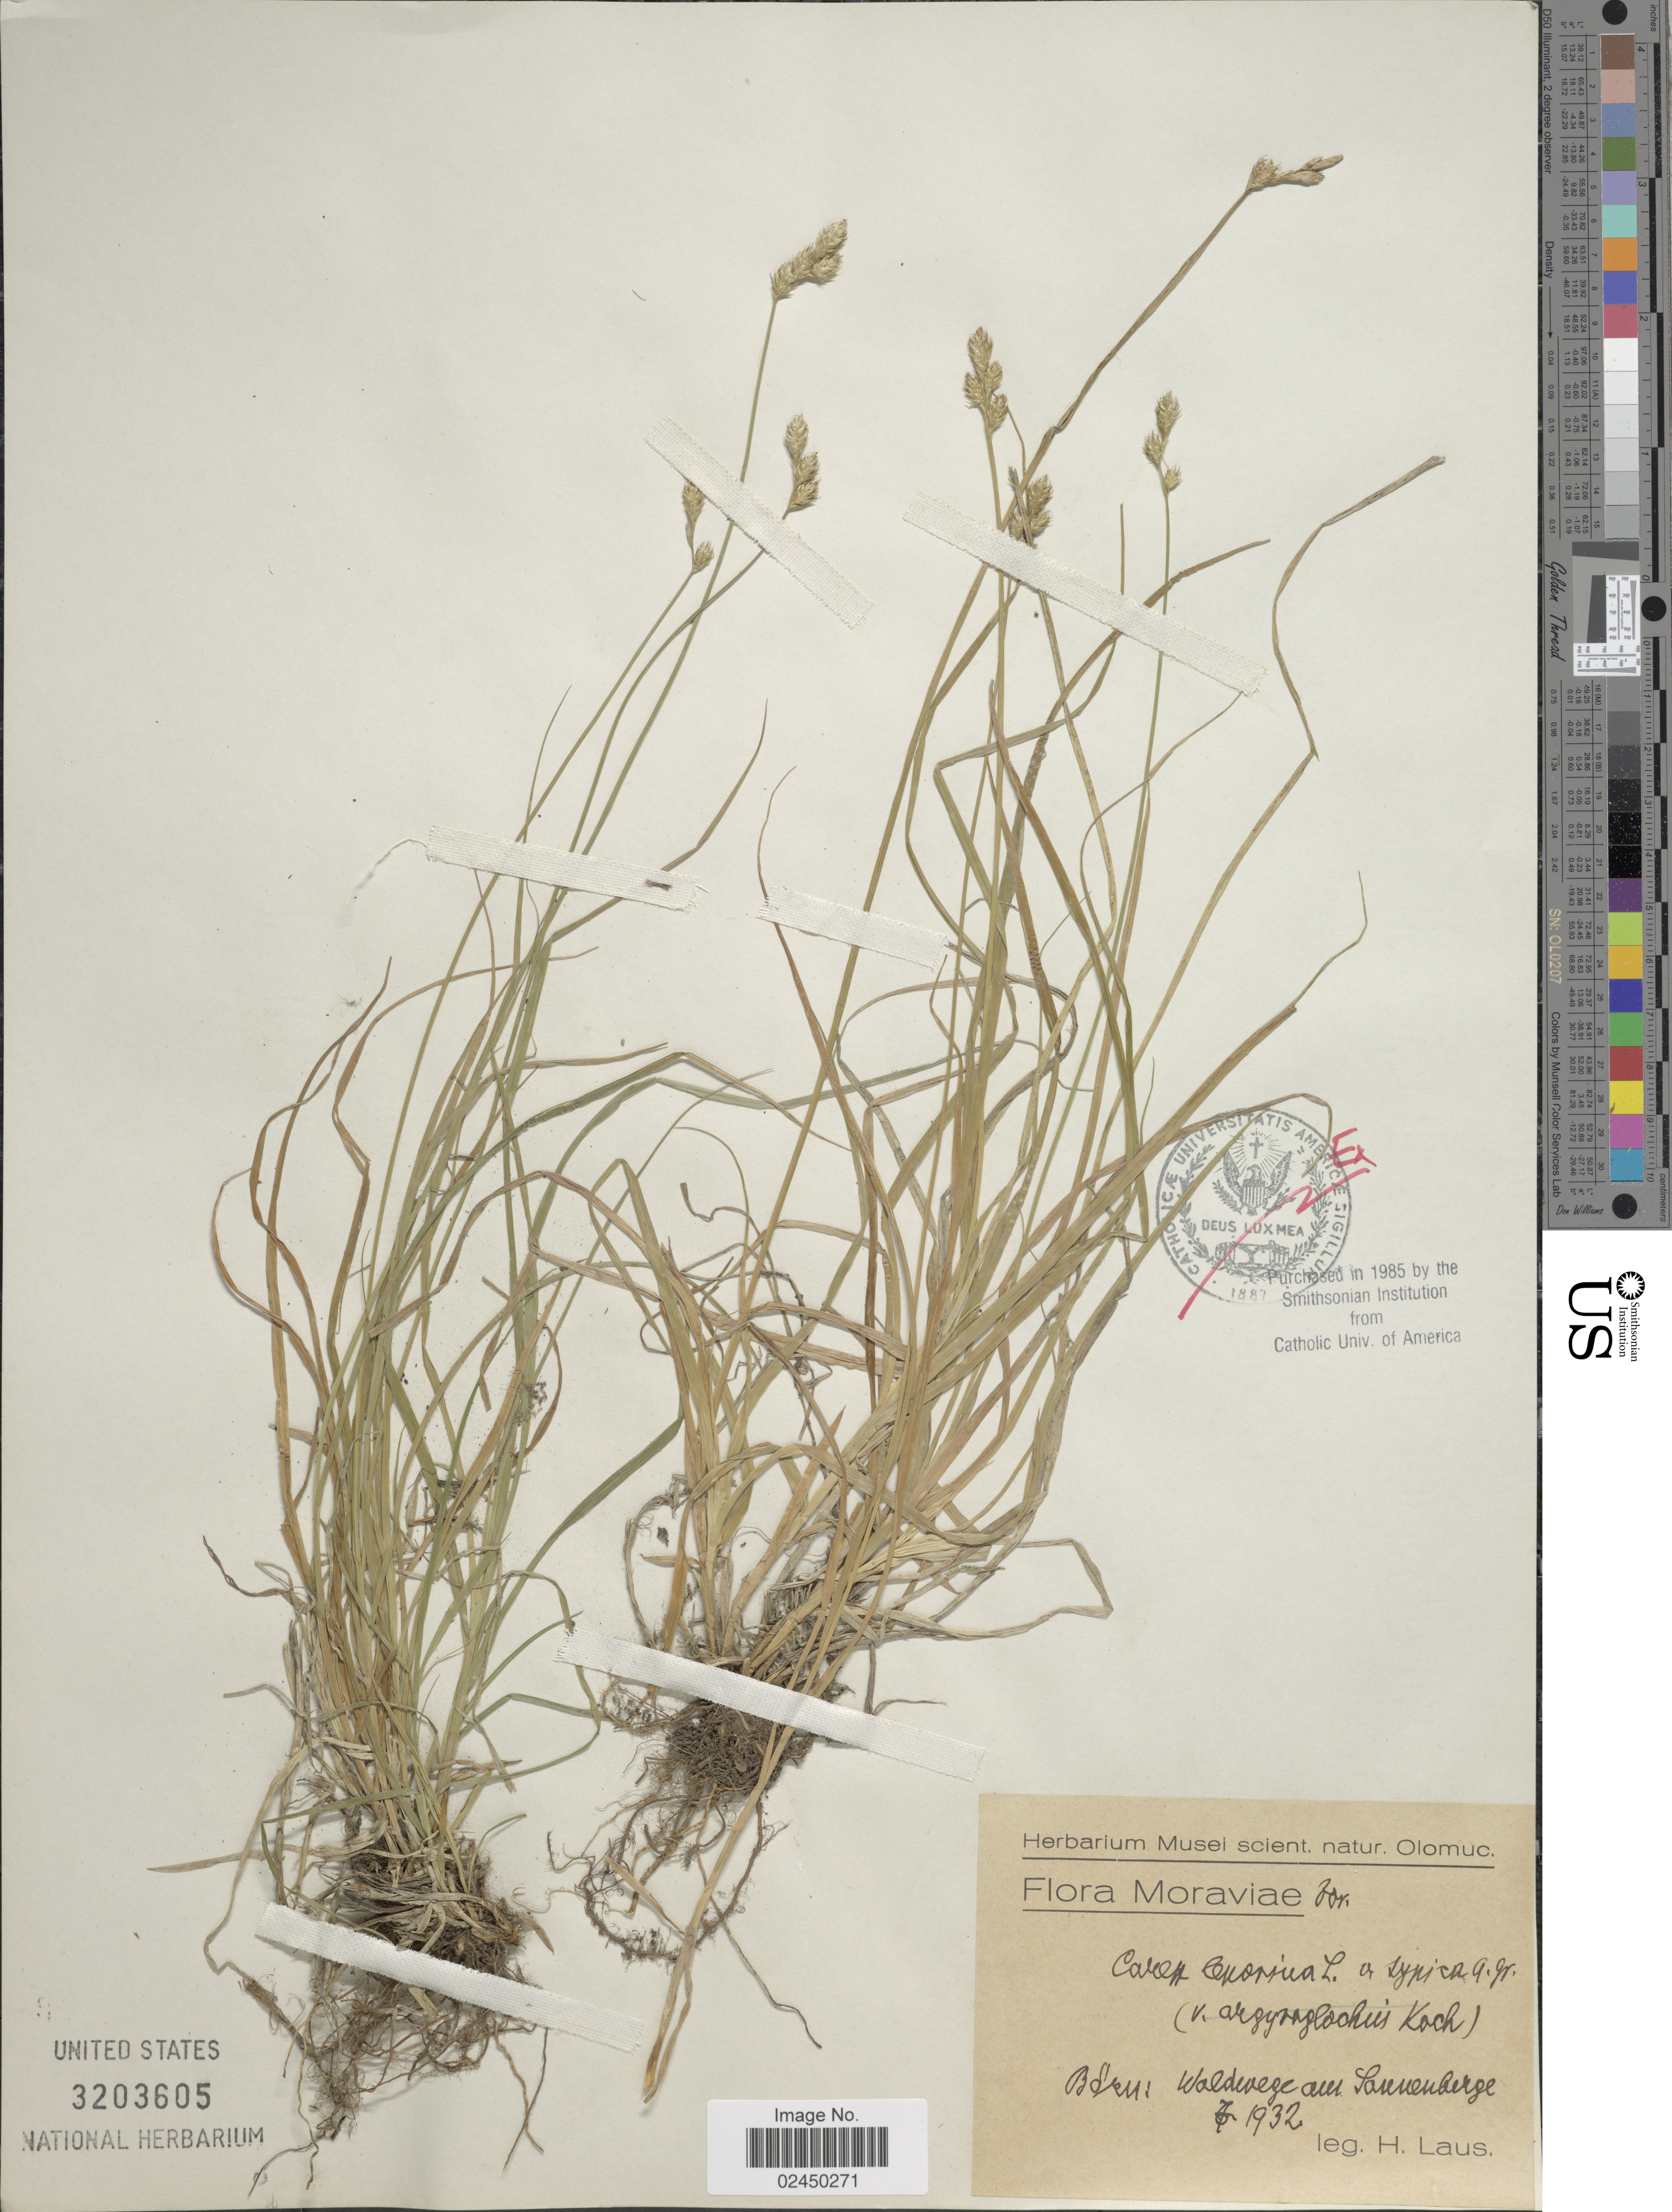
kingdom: Plantae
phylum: Tracheophyta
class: Liliopsida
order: Poales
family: Cyperaceae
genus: Carex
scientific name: Carex leporina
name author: L.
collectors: H. Laus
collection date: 1932-07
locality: Moraviae, Boru: Waldenvege am Sausenberge [interpreted]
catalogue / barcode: US 3203605